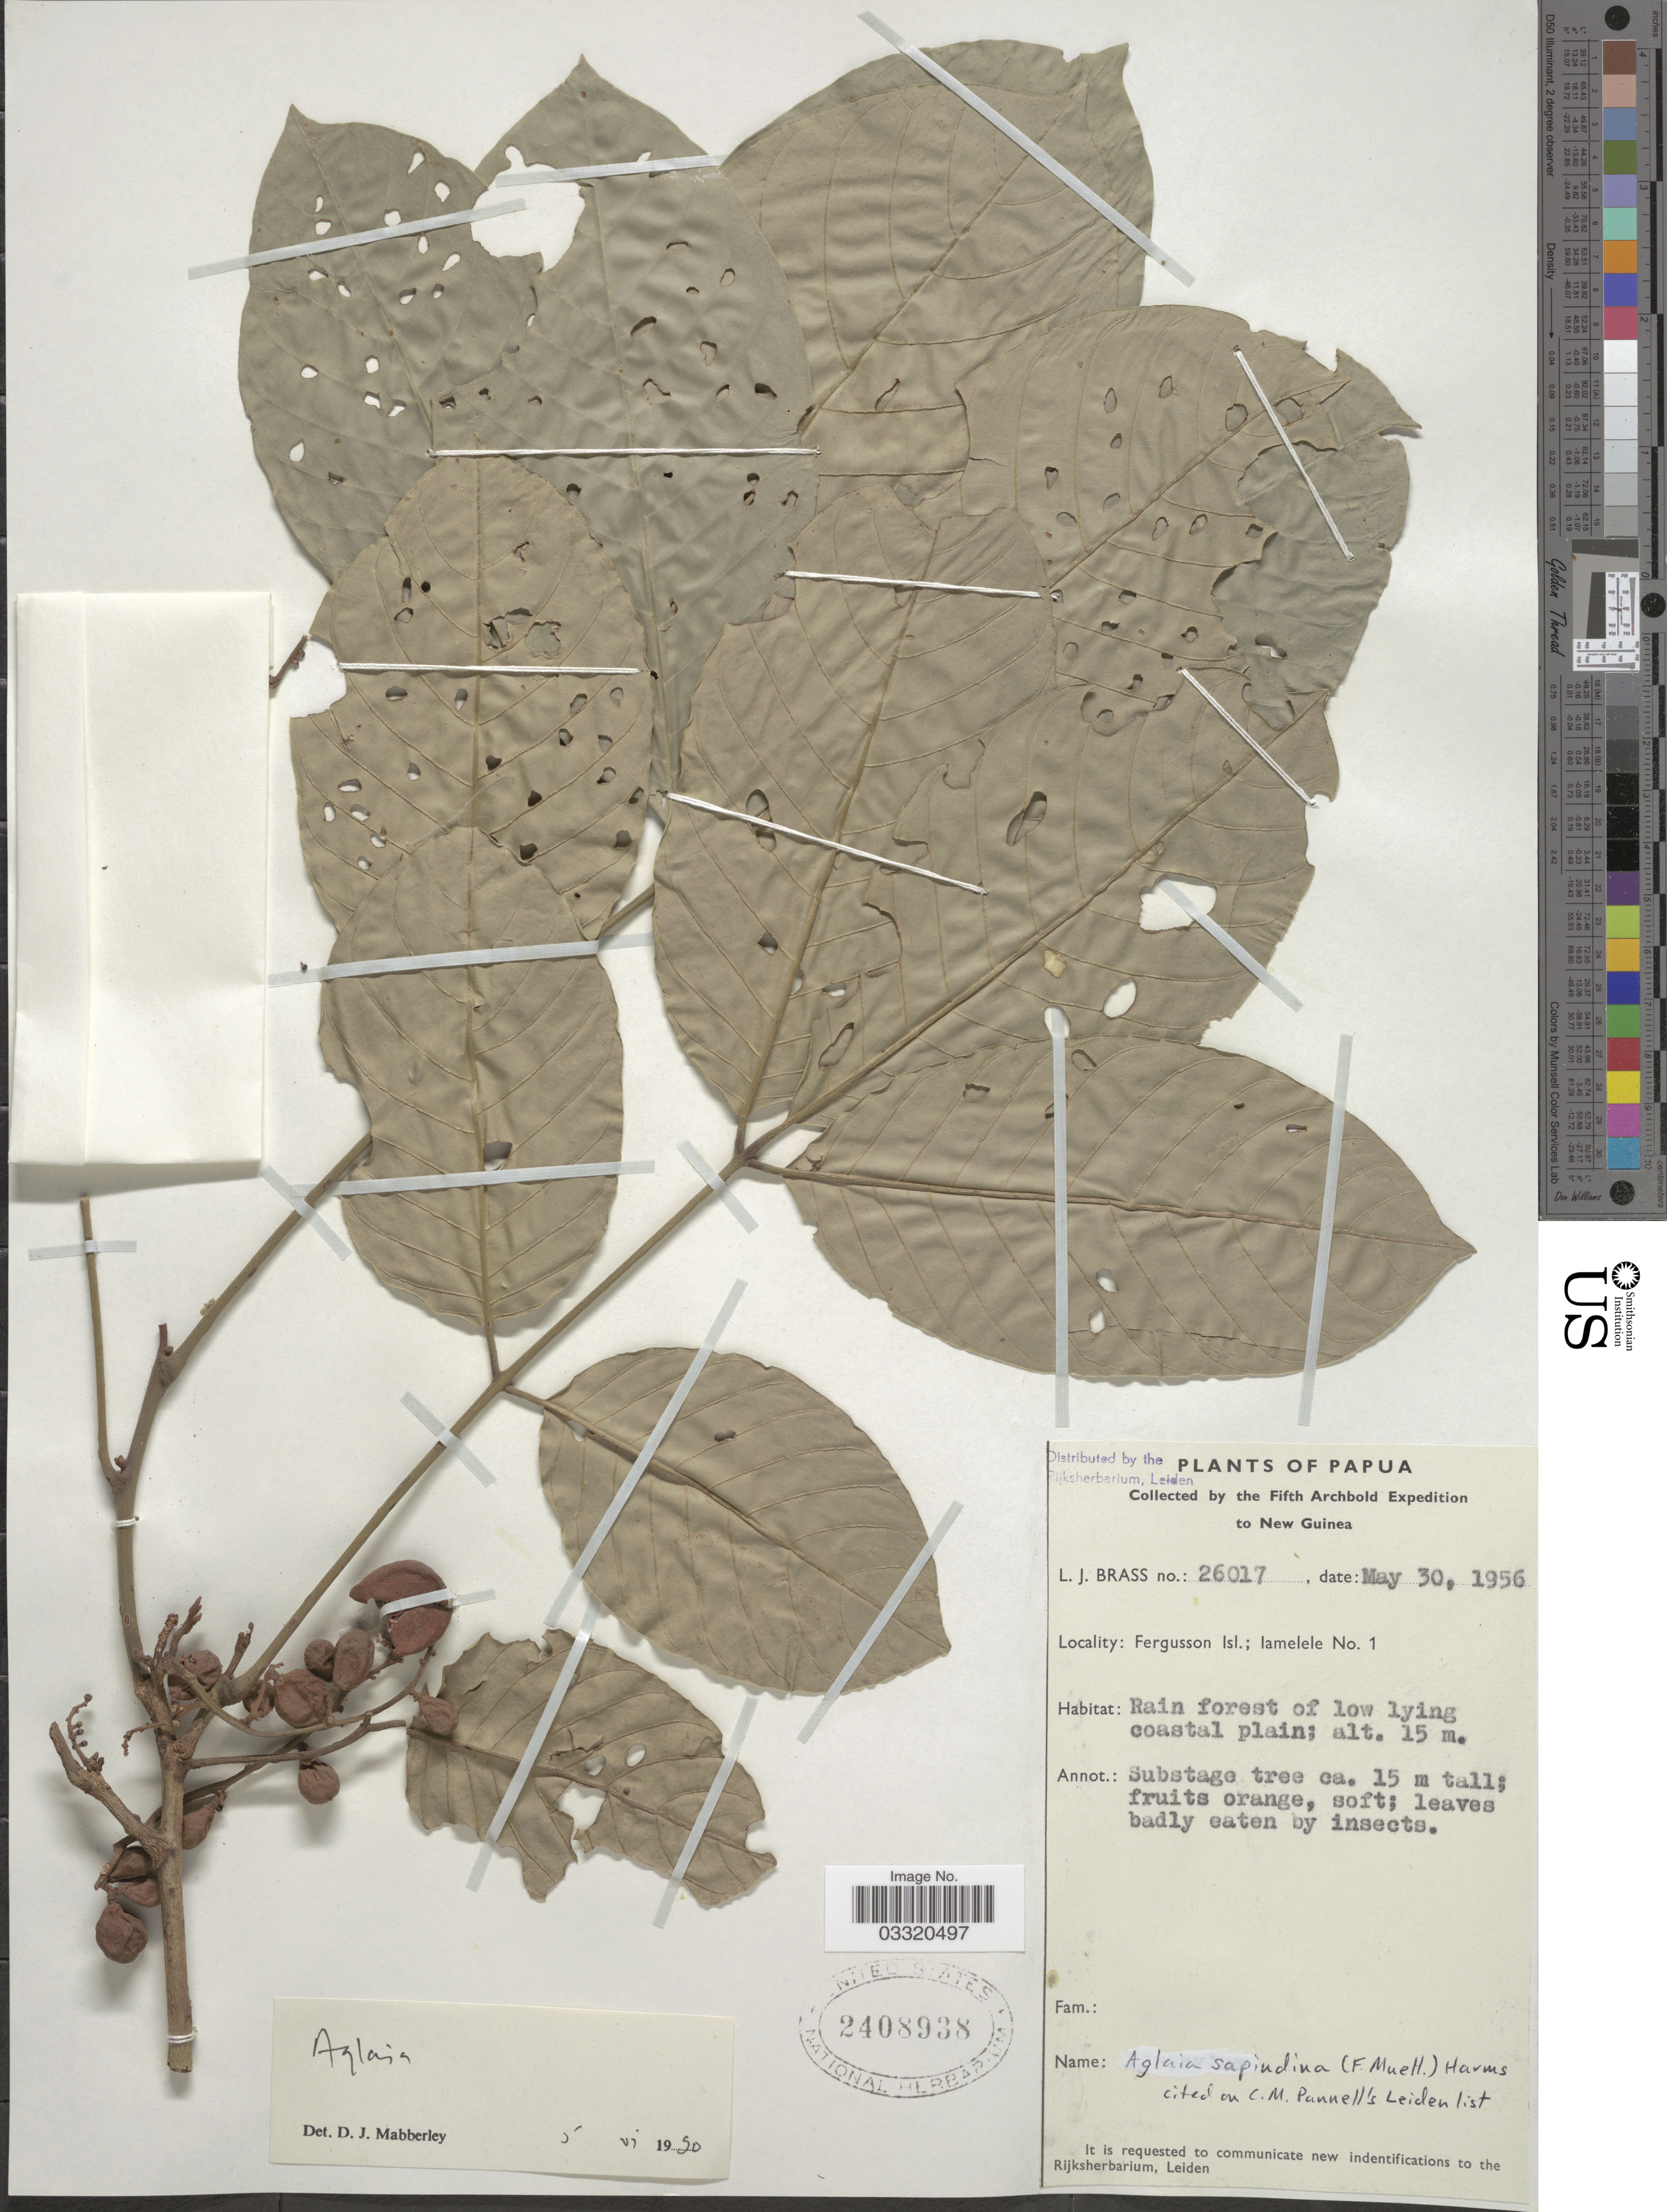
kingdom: Plantae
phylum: Tracheophyta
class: Magnoliopsida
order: Sapindales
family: Meliaceae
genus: Aglaia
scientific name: Aglaia sapindina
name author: (F. Muell.) Harms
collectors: L. J. Brass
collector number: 26017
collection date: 1956-05-30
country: Papua New Guinea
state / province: Milne Bay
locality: Papua. New Guinea. Fergusson Isl.; lamelele No. 1.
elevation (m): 15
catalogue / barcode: US 2408938